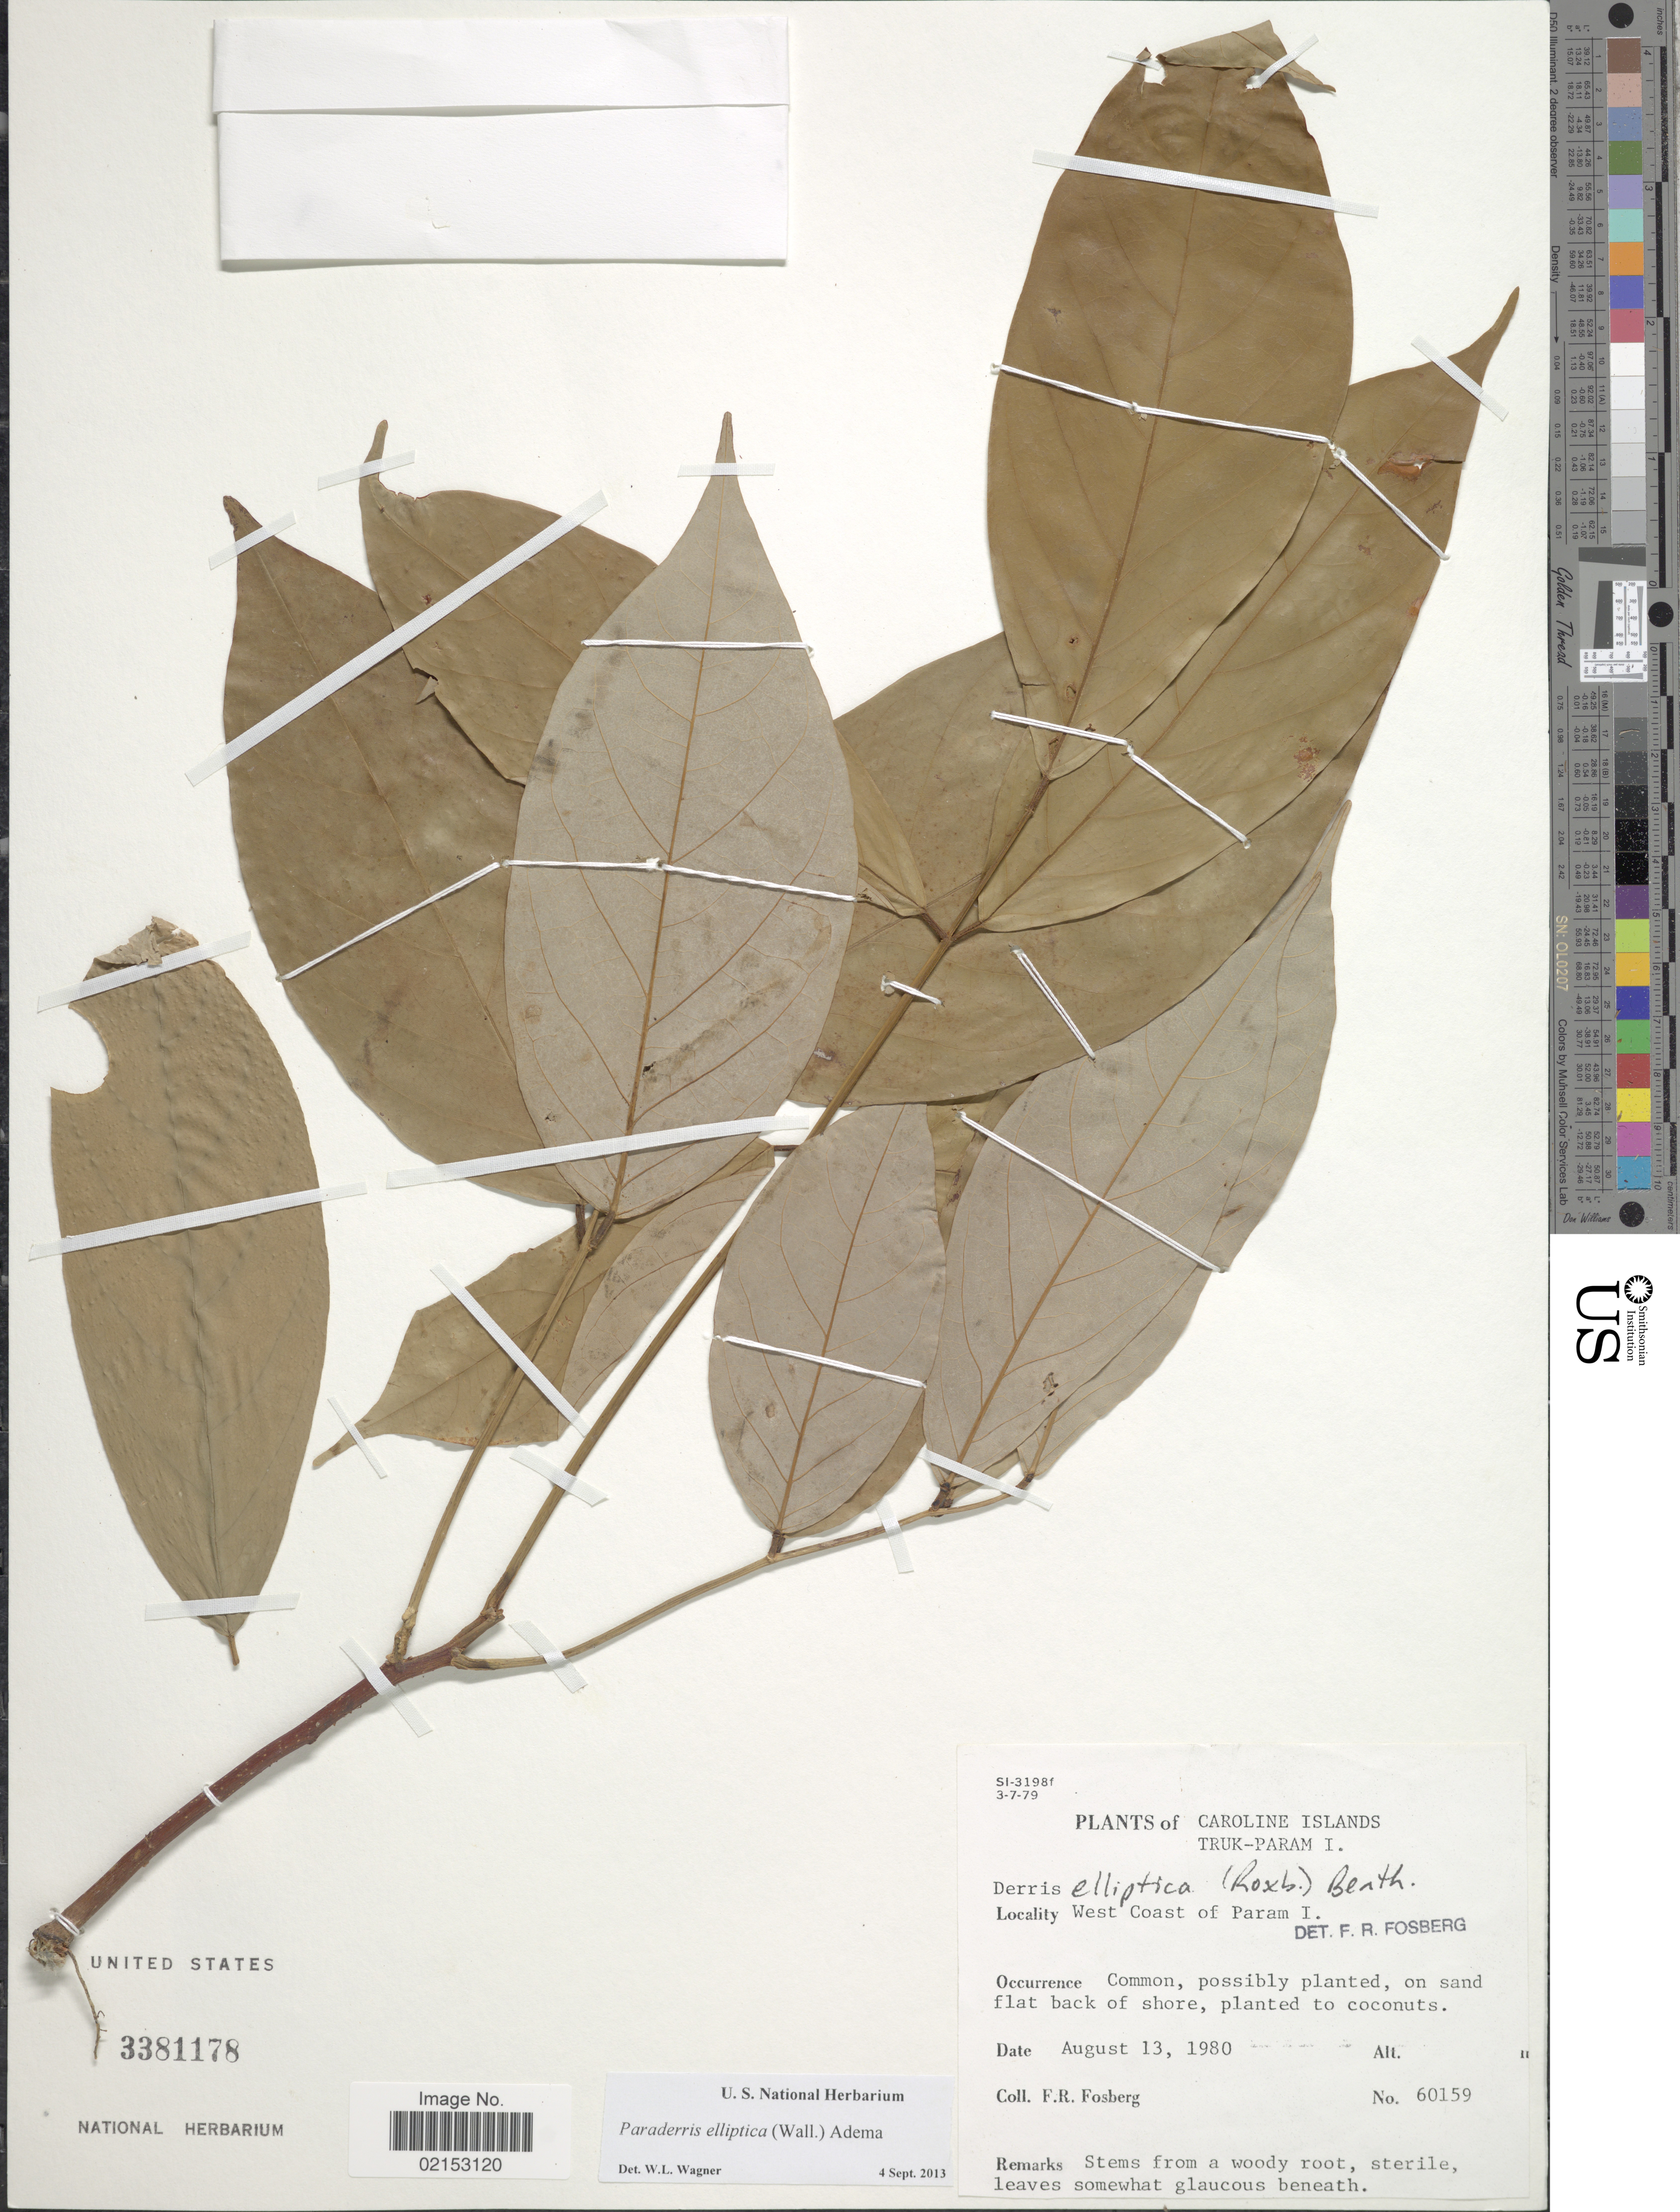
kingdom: Plantae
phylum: Tracheophyta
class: Magnoliopsida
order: Fabales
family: Fabaceae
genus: Derris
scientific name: Derris elliptica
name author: (Wall.) Benth.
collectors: F. R. Fosberg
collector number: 60159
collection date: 1980-08-13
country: Micronesia, Federated States of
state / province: Truk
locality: Caroline Islands, Truk-Param I., West coast of Param I., common on sand flat back of shore.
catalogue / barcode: US 3381178